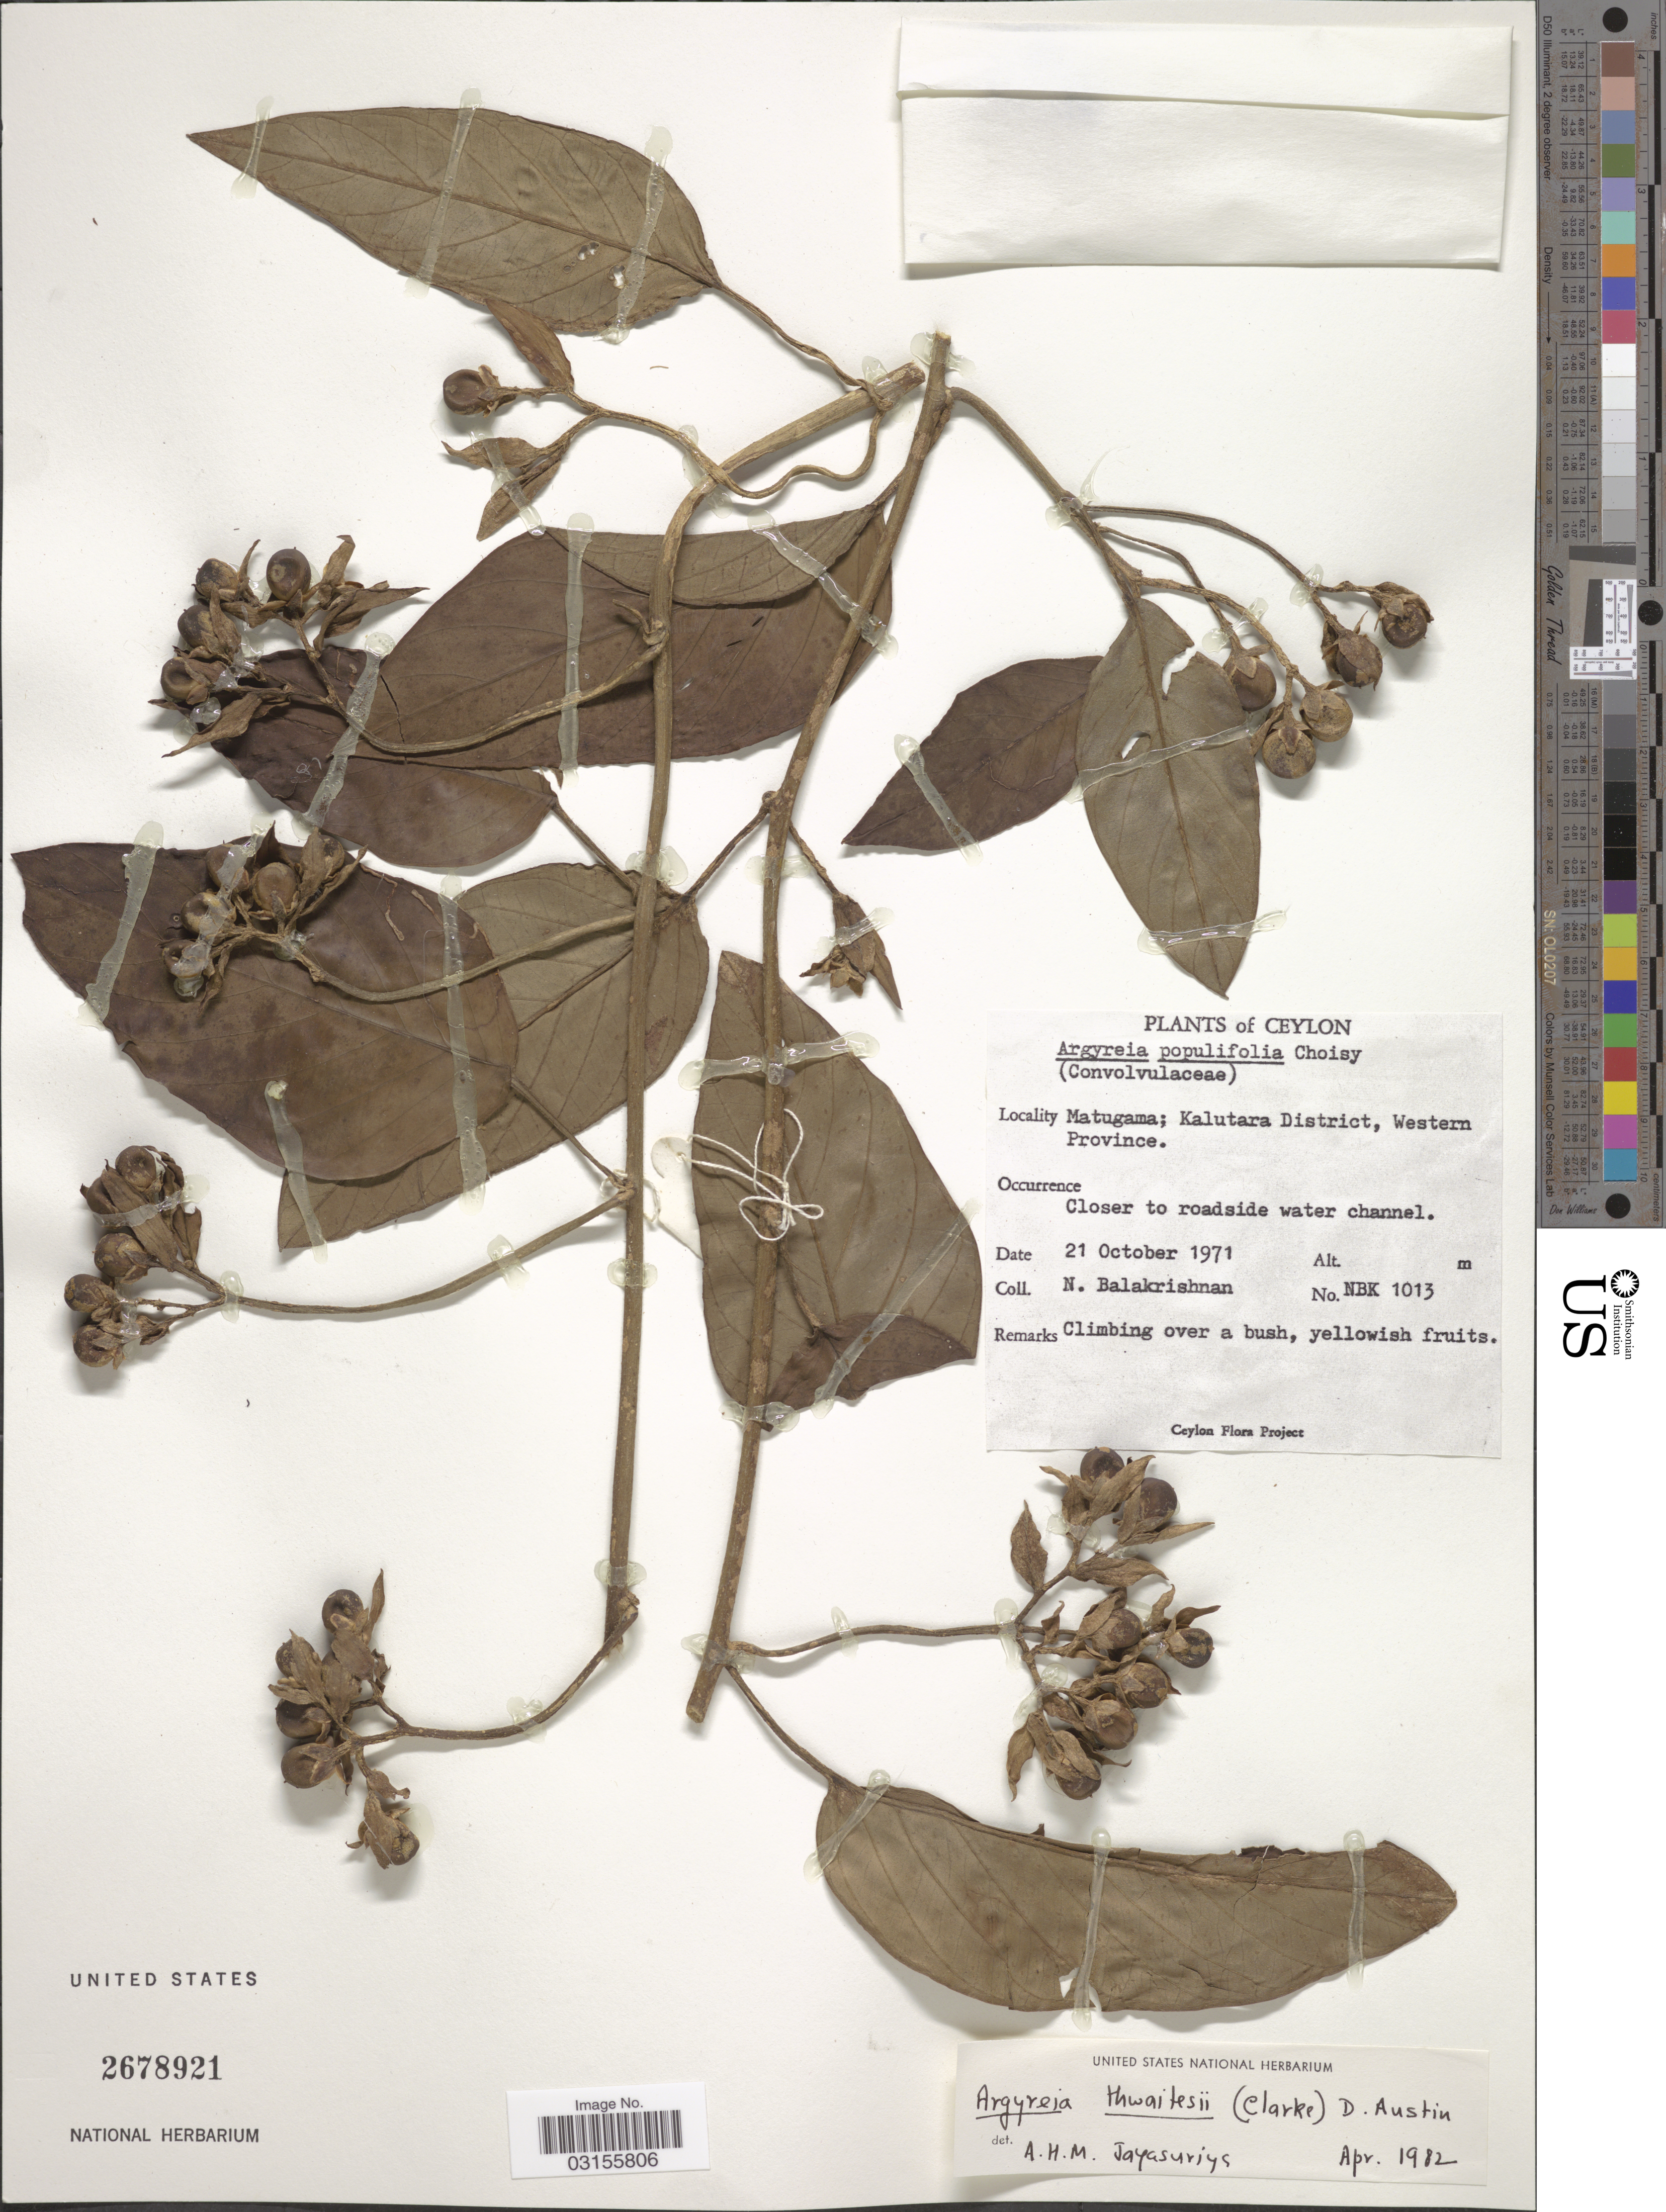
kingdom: Plantae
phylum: Tracheophyta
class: Magnoliopsida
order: Solanales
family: Convolvulaceae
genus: Argyreia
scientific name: Argyreia thwaitesii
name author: D.F. Austin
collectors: N. Balakrishnan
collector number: NBK 1013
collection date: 1971-10-21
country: Sri Lanka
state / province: Western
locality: Ceylon. Matugama; Kalutara District.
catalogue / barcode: US 2678921